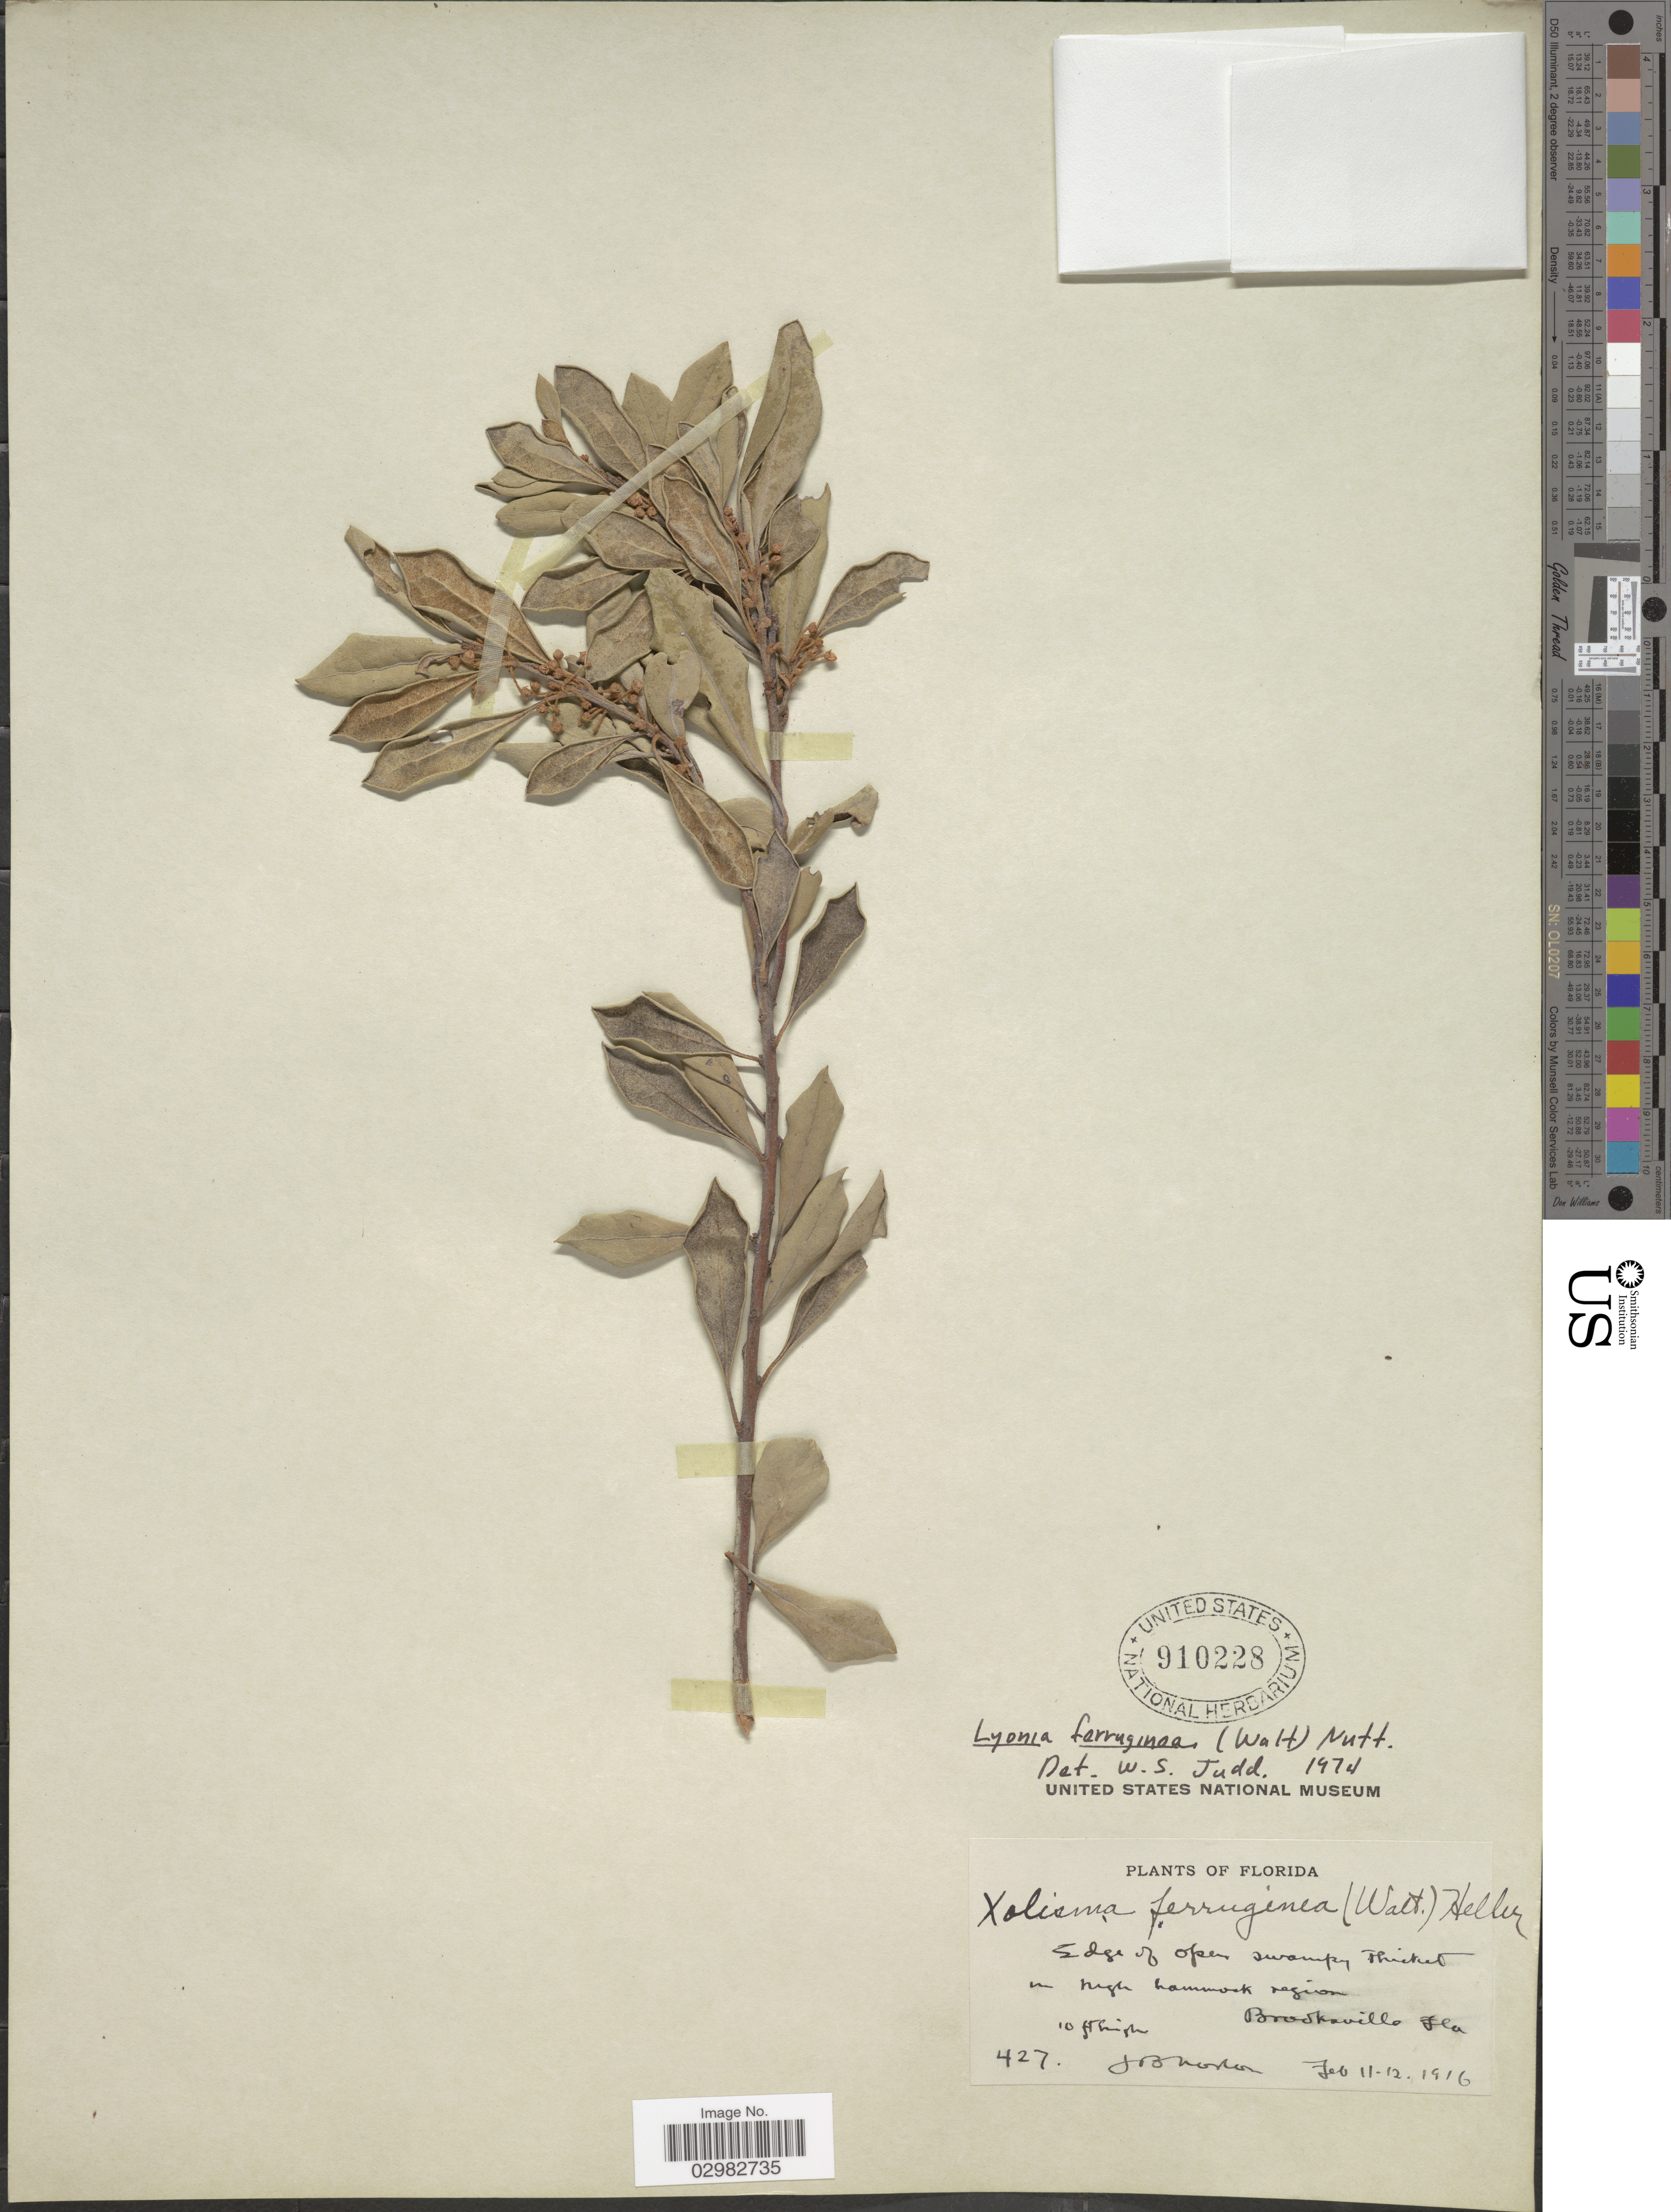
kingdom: Plantae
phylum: Tracheophyta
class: Magnoliopsida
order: Ericales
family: Ericaceae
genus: Lyonia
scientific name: Lyonia ferruginea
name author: (Walter) Nutt.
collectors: J. B. Norton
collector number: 427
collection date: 1916-02-11/1916-02-12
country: United States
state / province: Florida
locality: Brooksville.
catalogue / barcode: US 910228